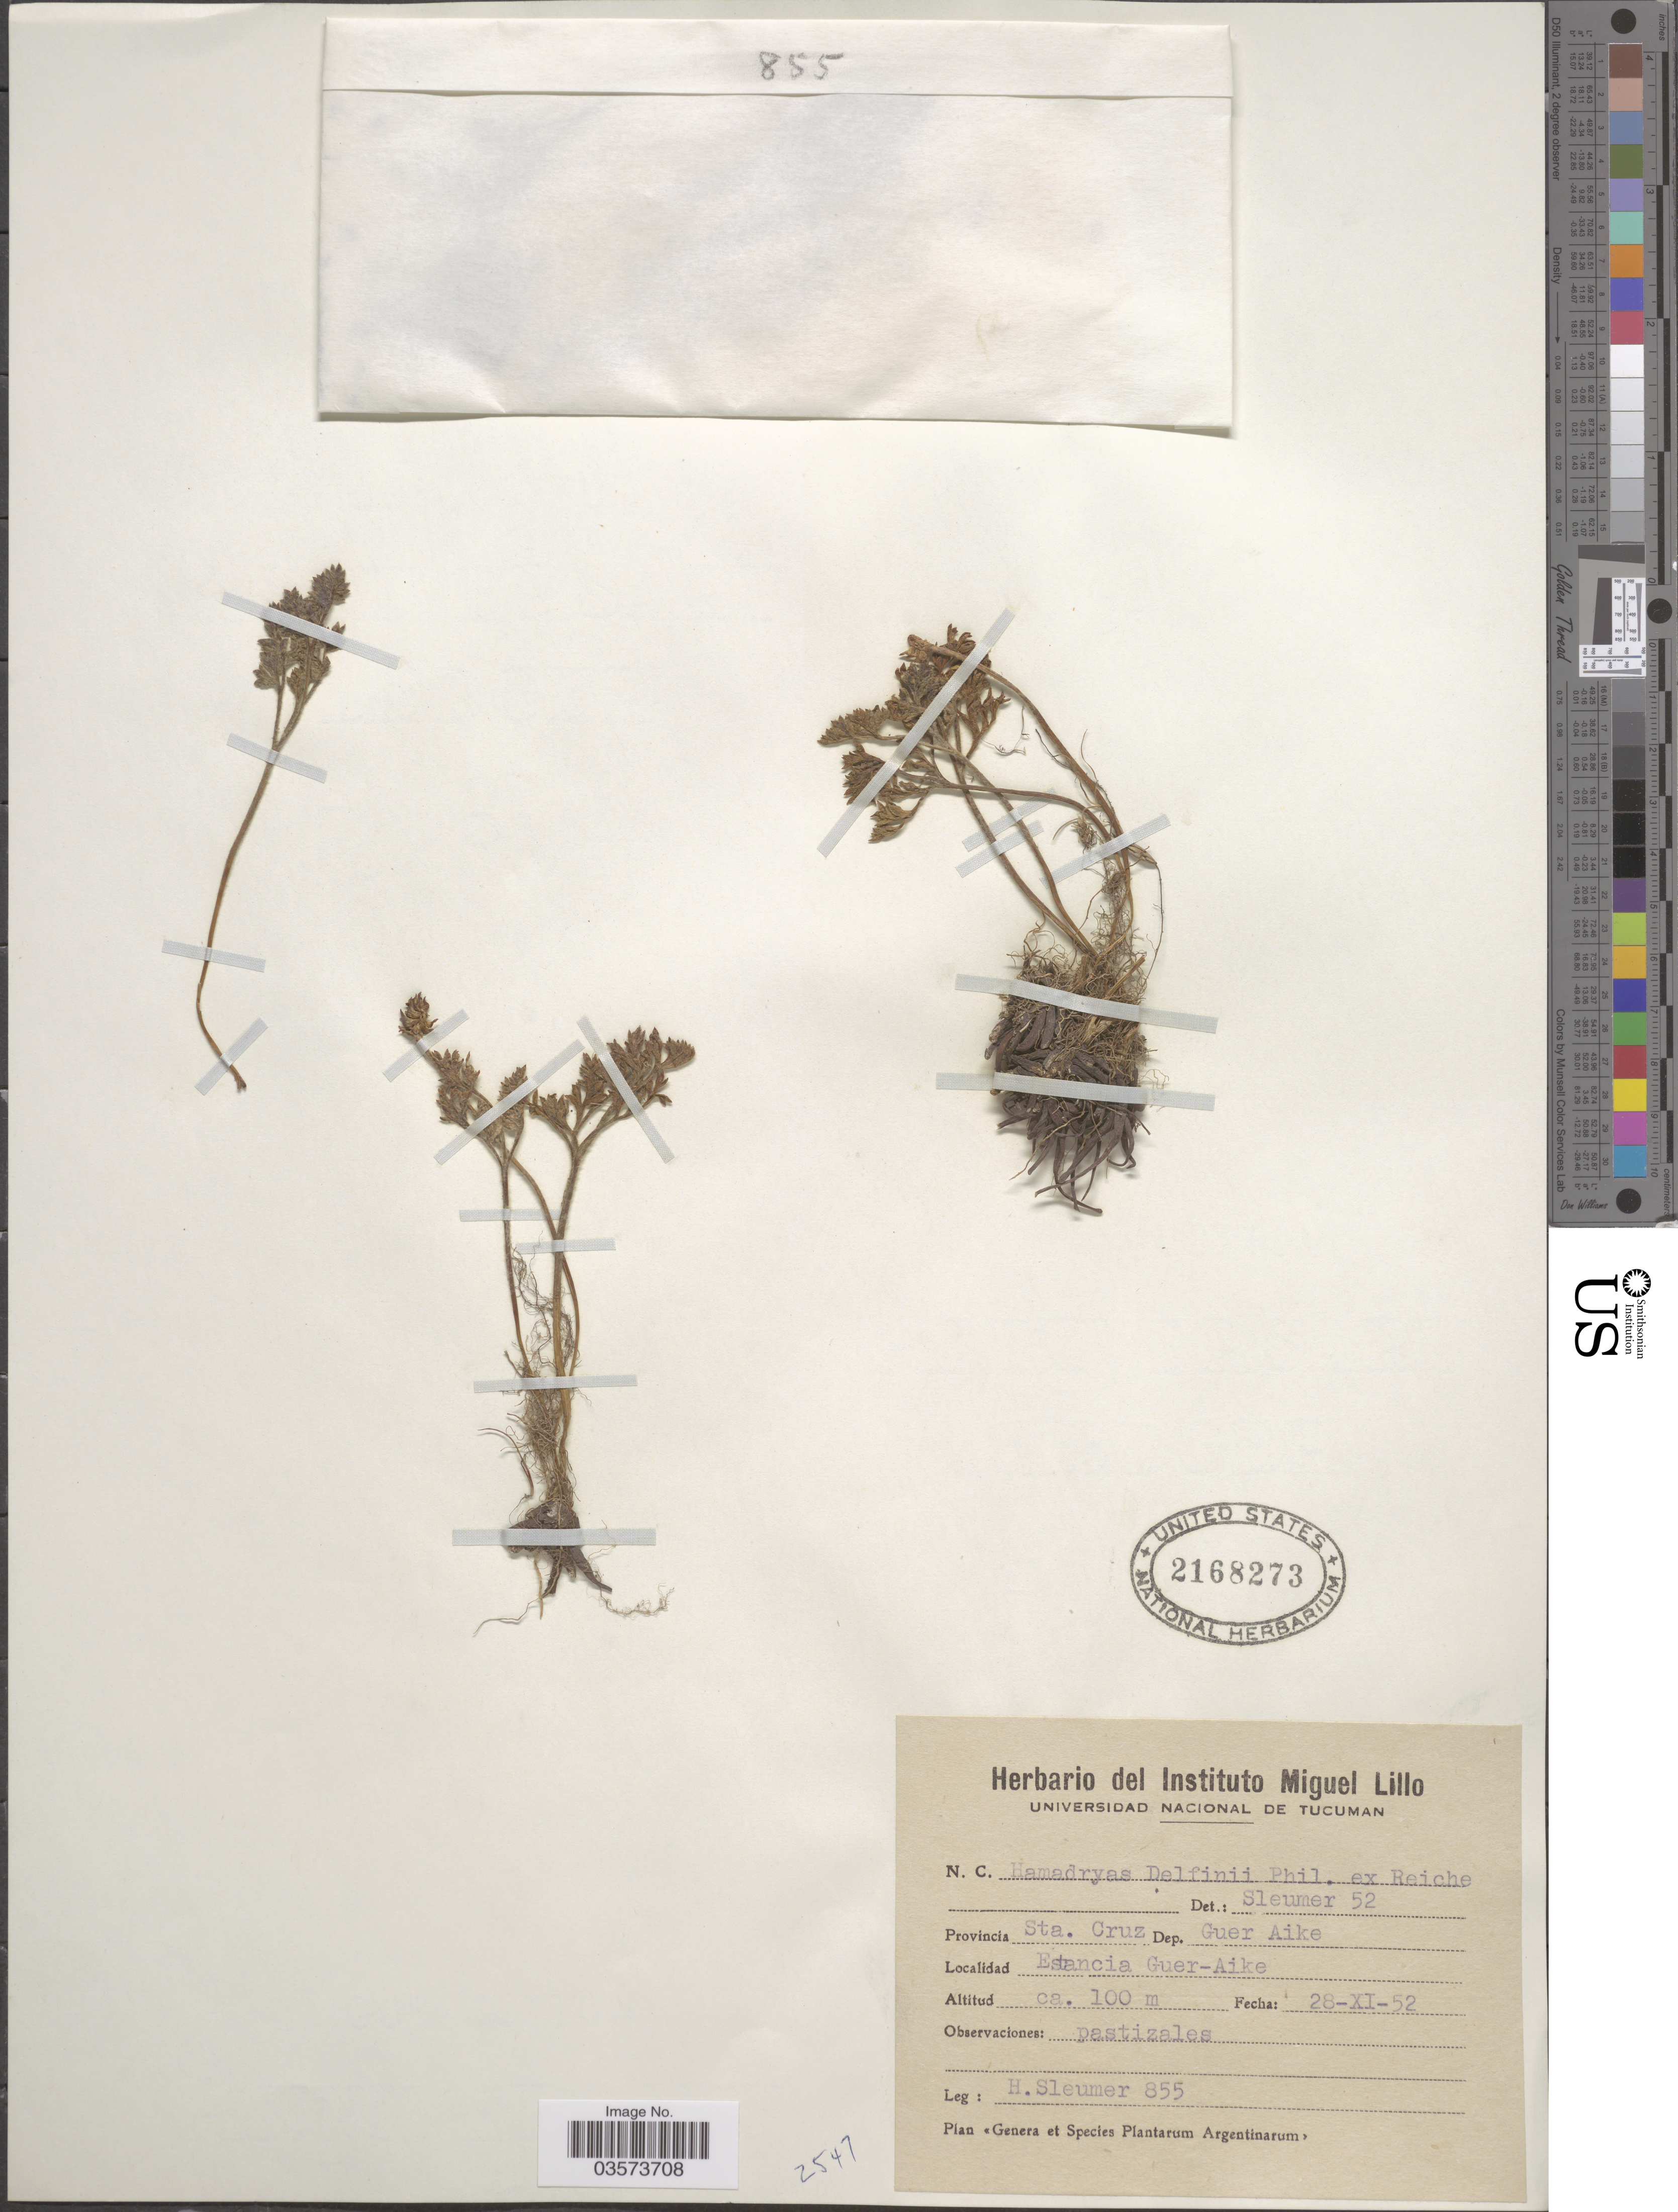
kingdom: Plantae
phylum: Tracheophyta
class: Magnoliopsida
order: Ranunculales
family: Ranunculaceae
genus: Hamadryas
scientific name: Hamadryas delfinii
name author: Phil. ex Reiche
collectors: H. O. Sleumer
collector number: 855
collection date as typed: Transcribed d/m/y: 28/11/52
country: Argentina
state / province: Santa Cruz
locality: Dep. Guer Aike. Estancia Guer-Aike.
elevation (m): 100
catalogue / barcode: US 2168273